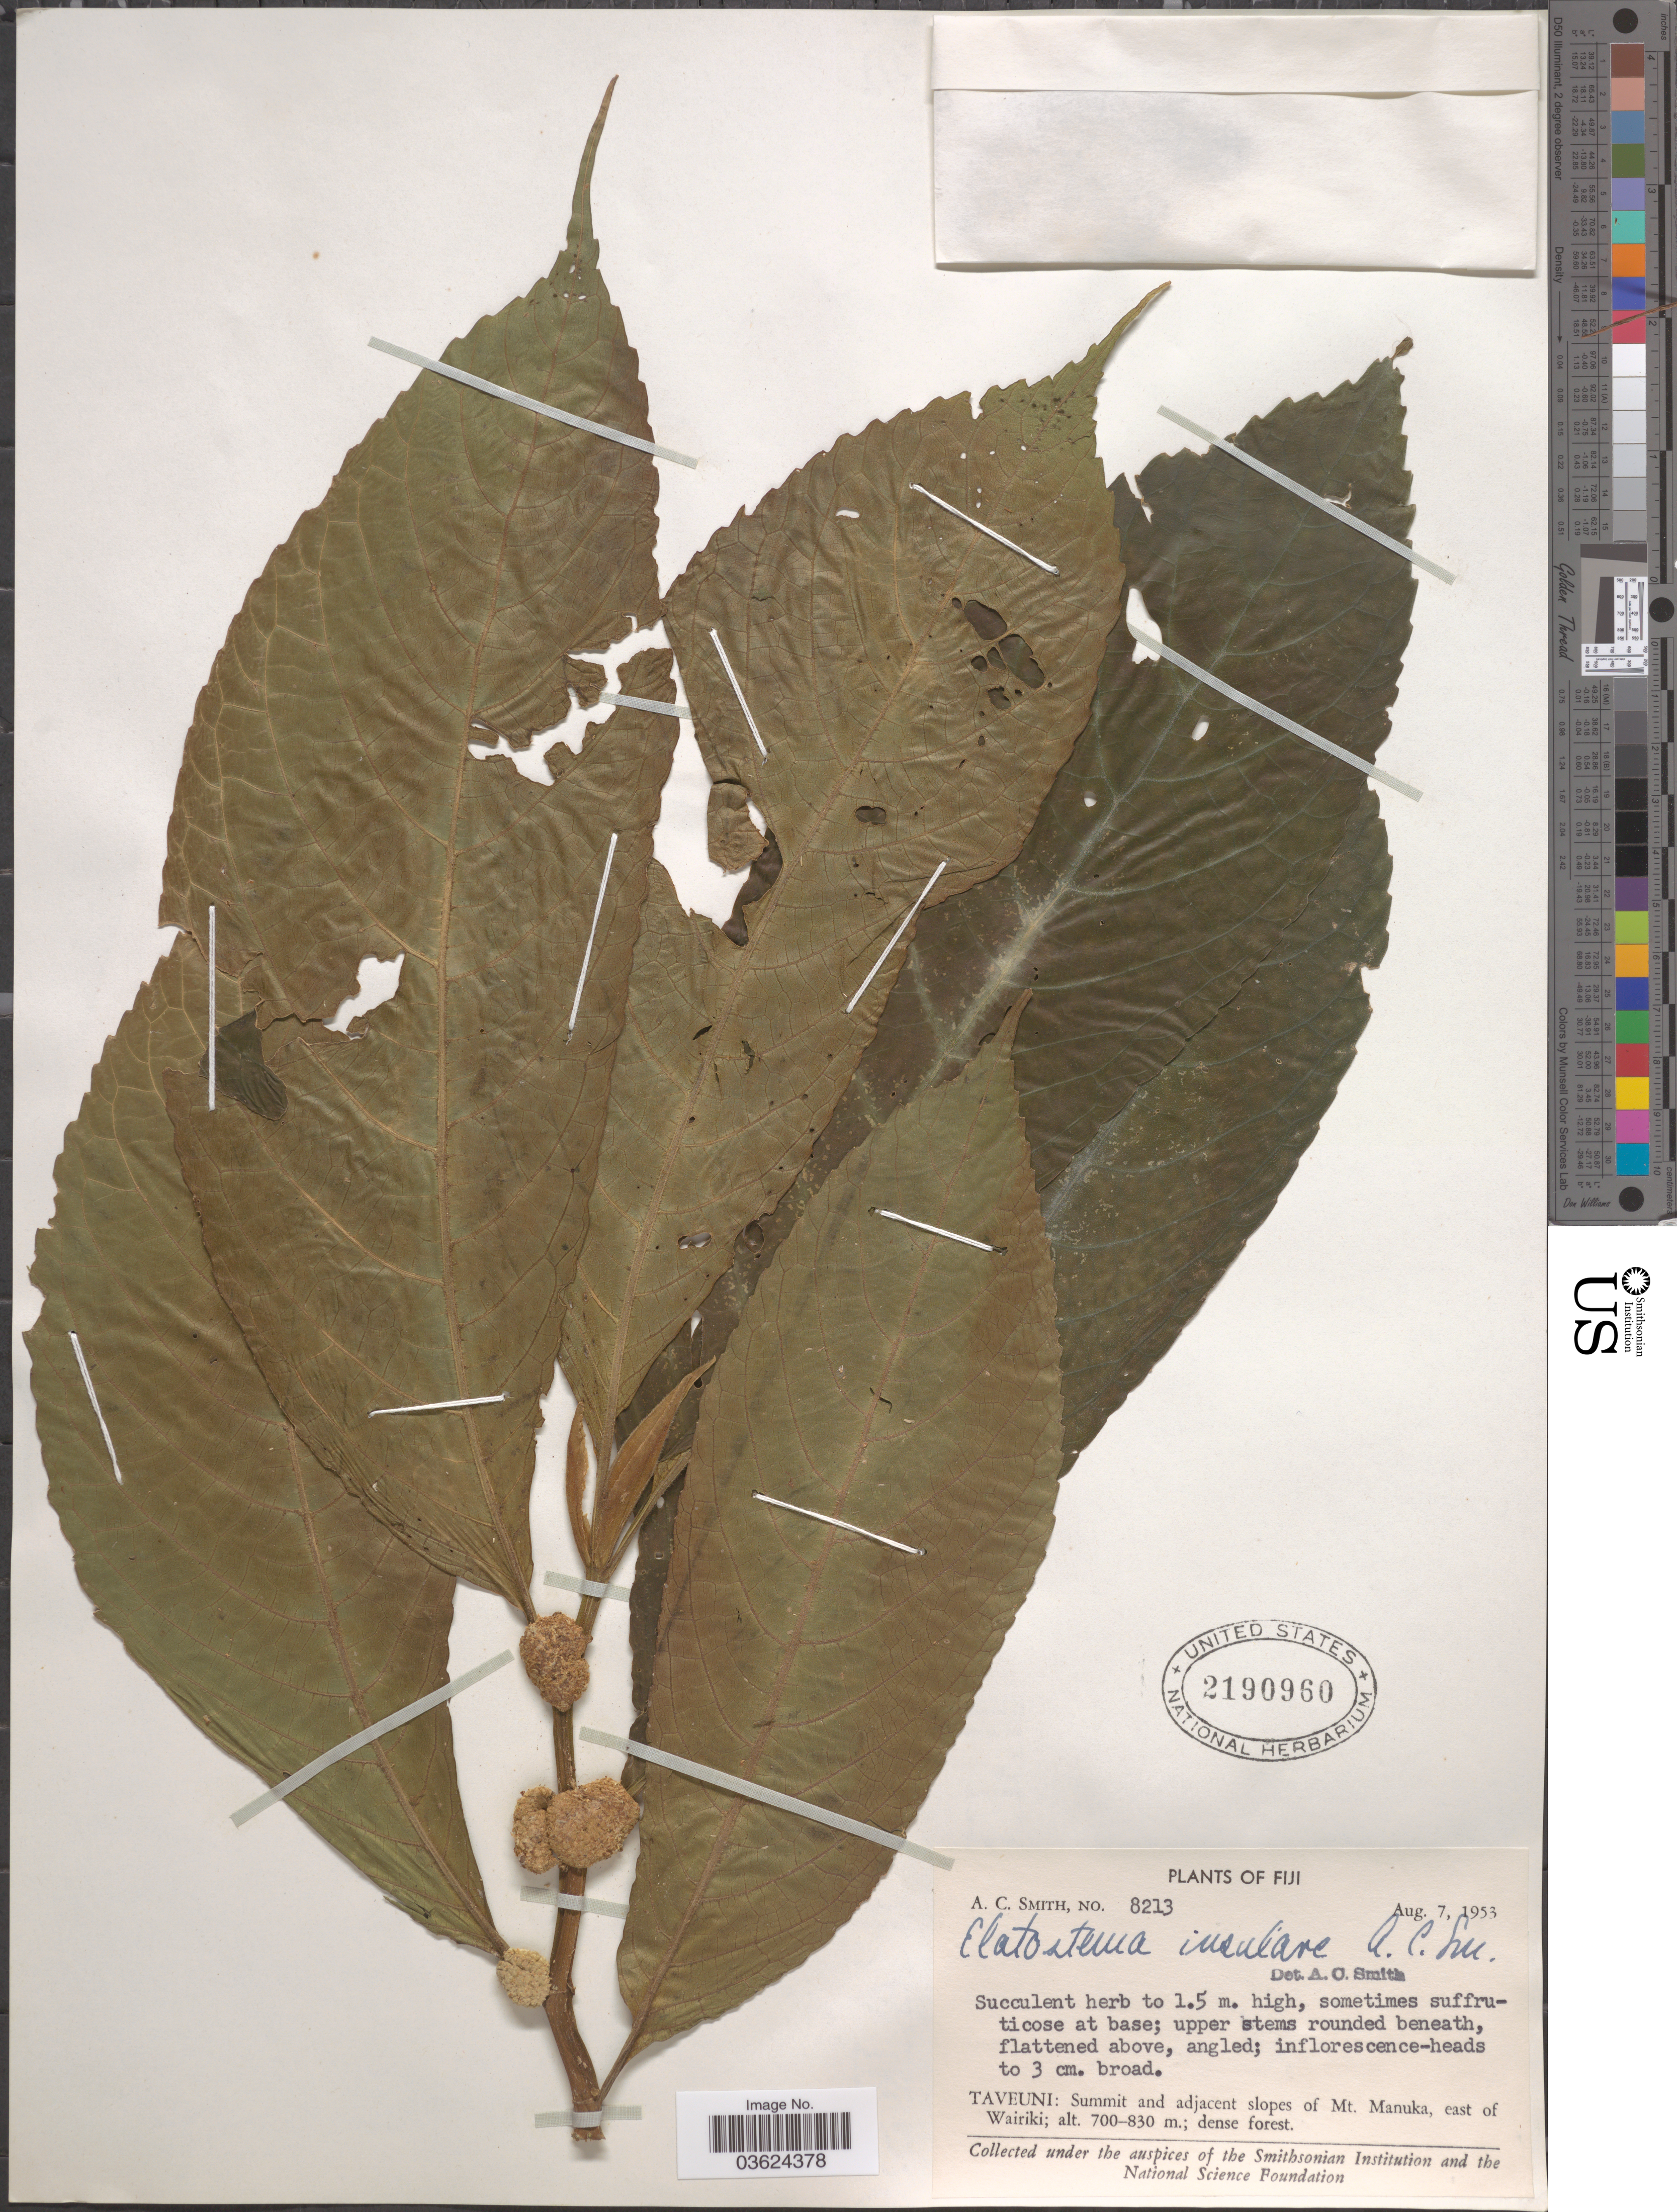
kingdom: Plantae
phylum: Tracheophyta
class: Magnoliopsida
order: Rosales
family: Urticaceae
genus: Elatostema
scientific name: Elatostema insulare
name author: A.C. Sm.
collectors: A. C. Smith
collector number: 8213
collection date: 1953-08-07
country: Fiji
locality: Taveuni: Summit and adjacent slopes of Mt. Manuka, east of Wairiki.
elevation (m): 700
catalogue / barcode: US 2190960